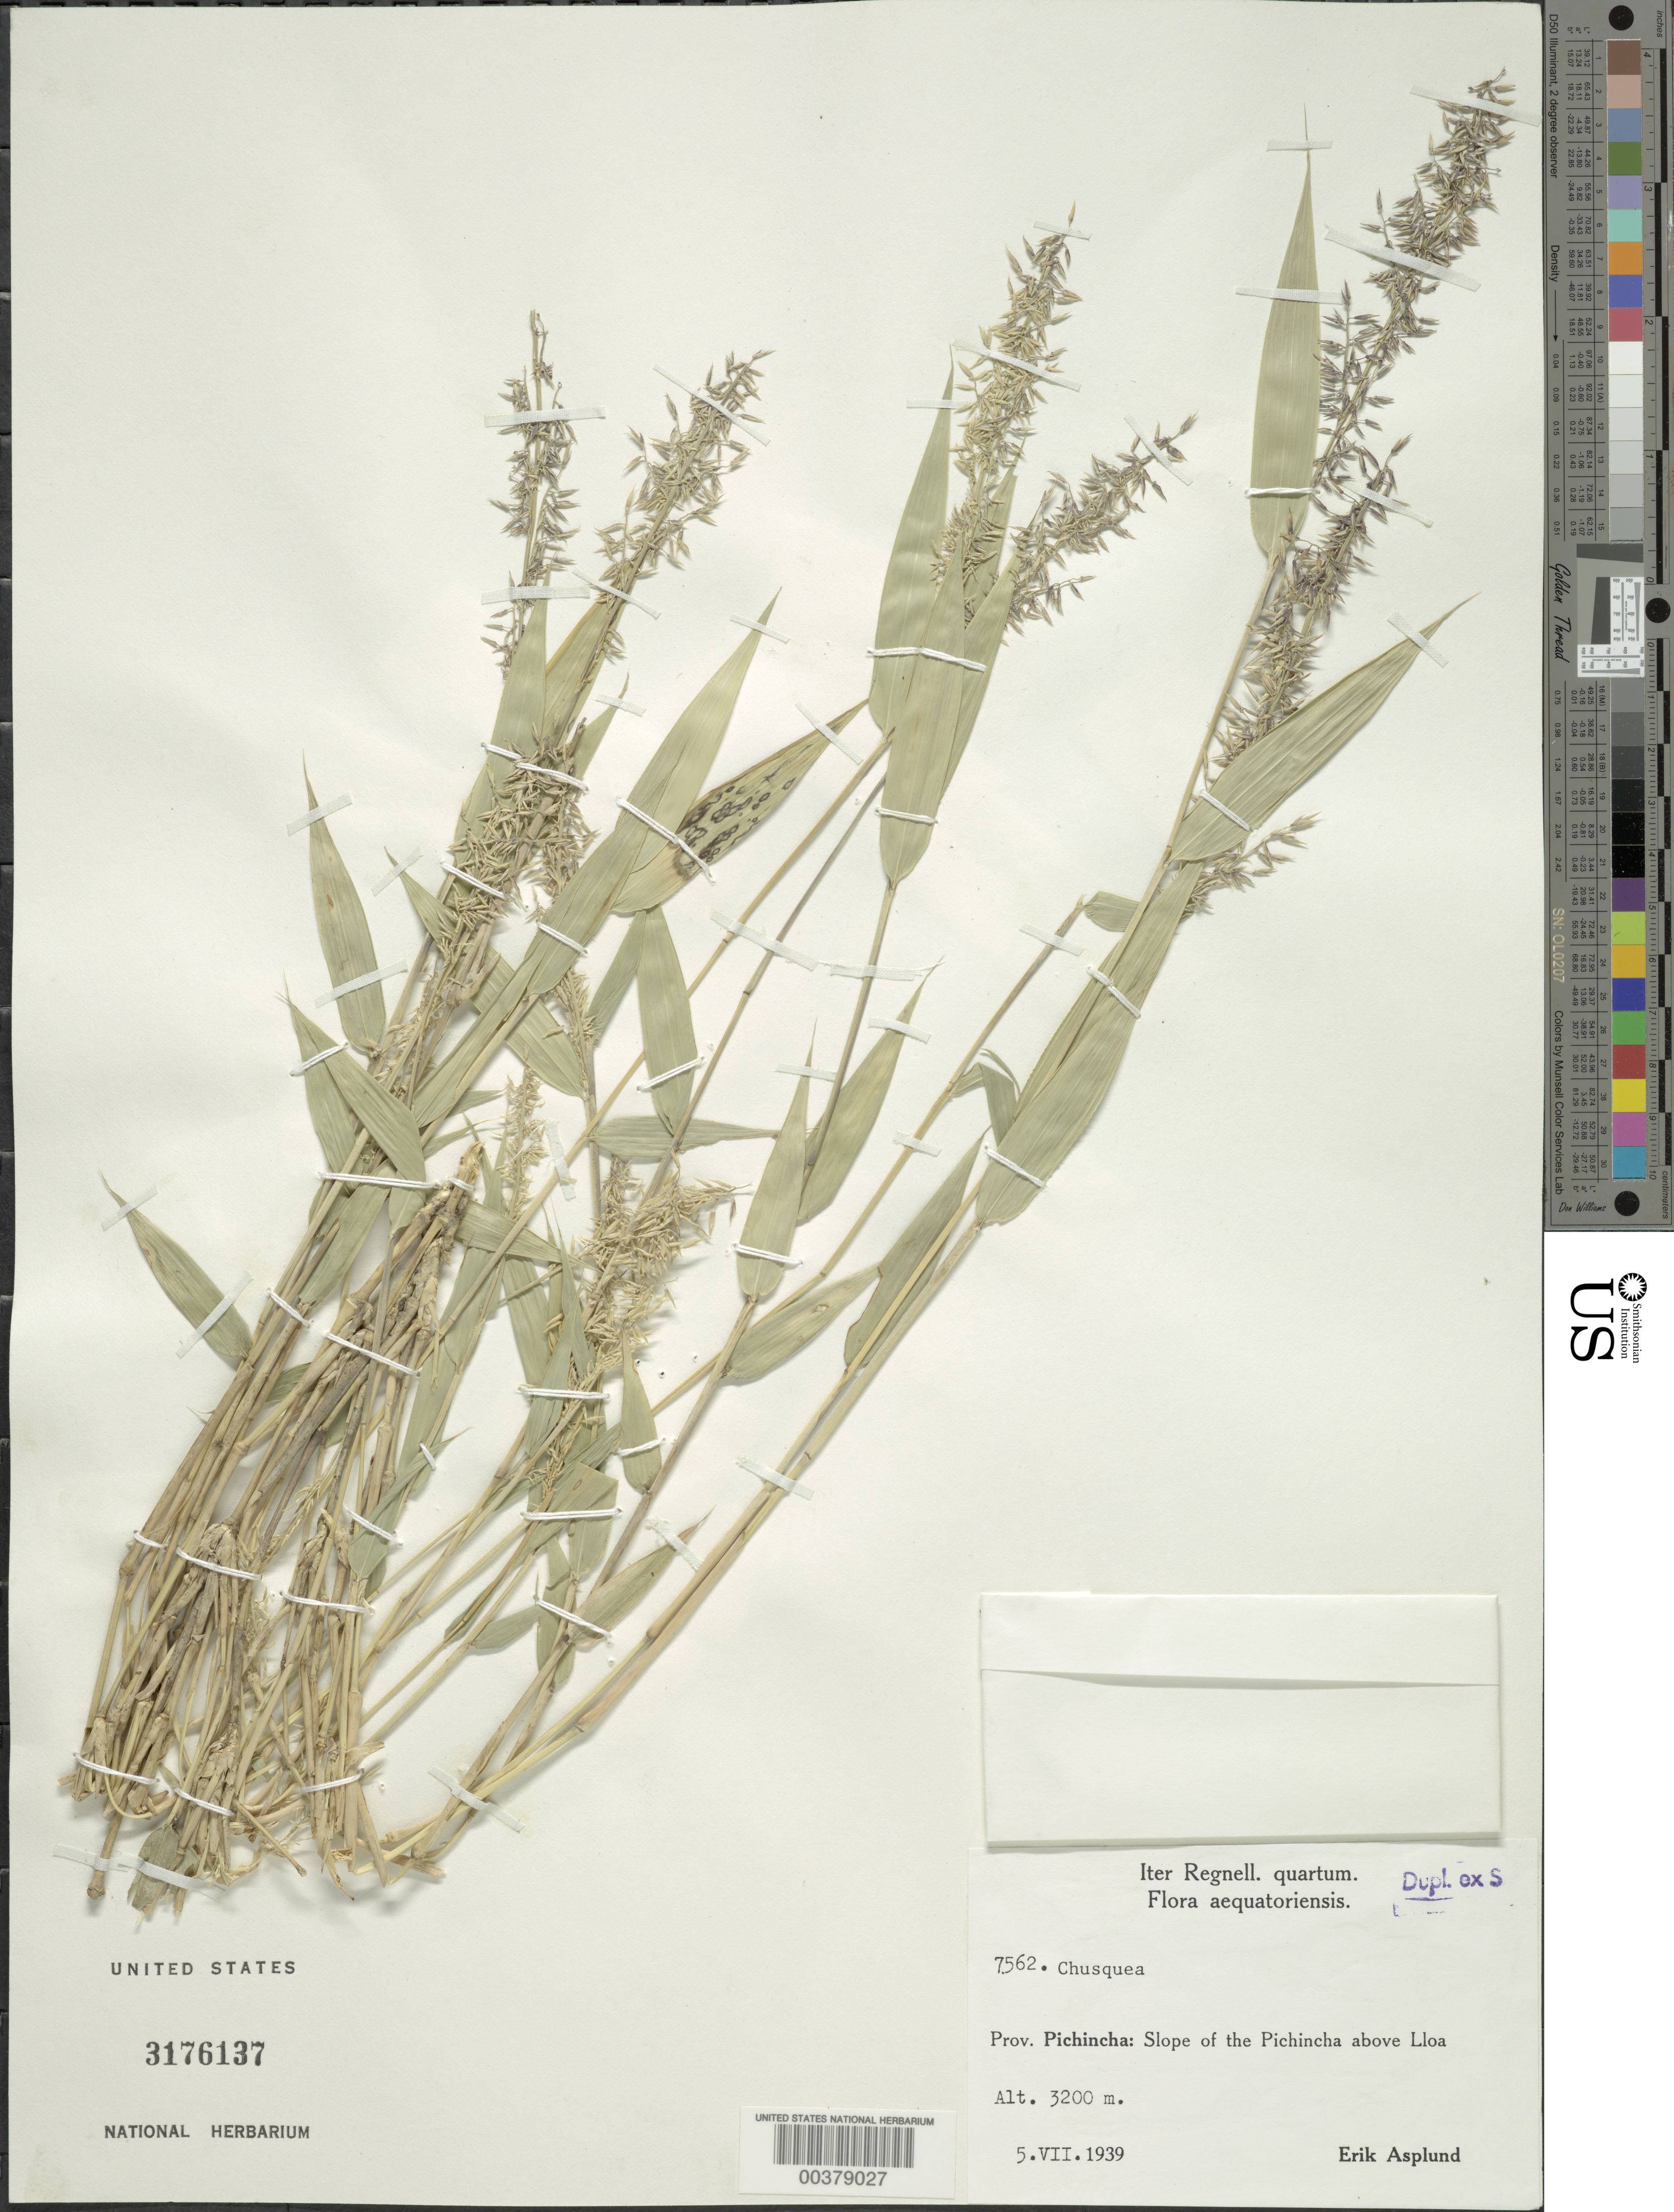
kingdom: Plantae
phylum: Tracheophyta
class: Liliopsida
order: Poales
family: Poaceae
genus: Chusquea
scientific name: Chusquea sp.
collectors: E. Asplund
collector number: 7562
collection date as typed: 05 Jul 1939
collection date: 1939-07-05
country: Ecuador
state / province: Pichincha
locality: Slope of the pichincha above lloa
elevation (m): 3200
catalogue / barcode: US 3176137